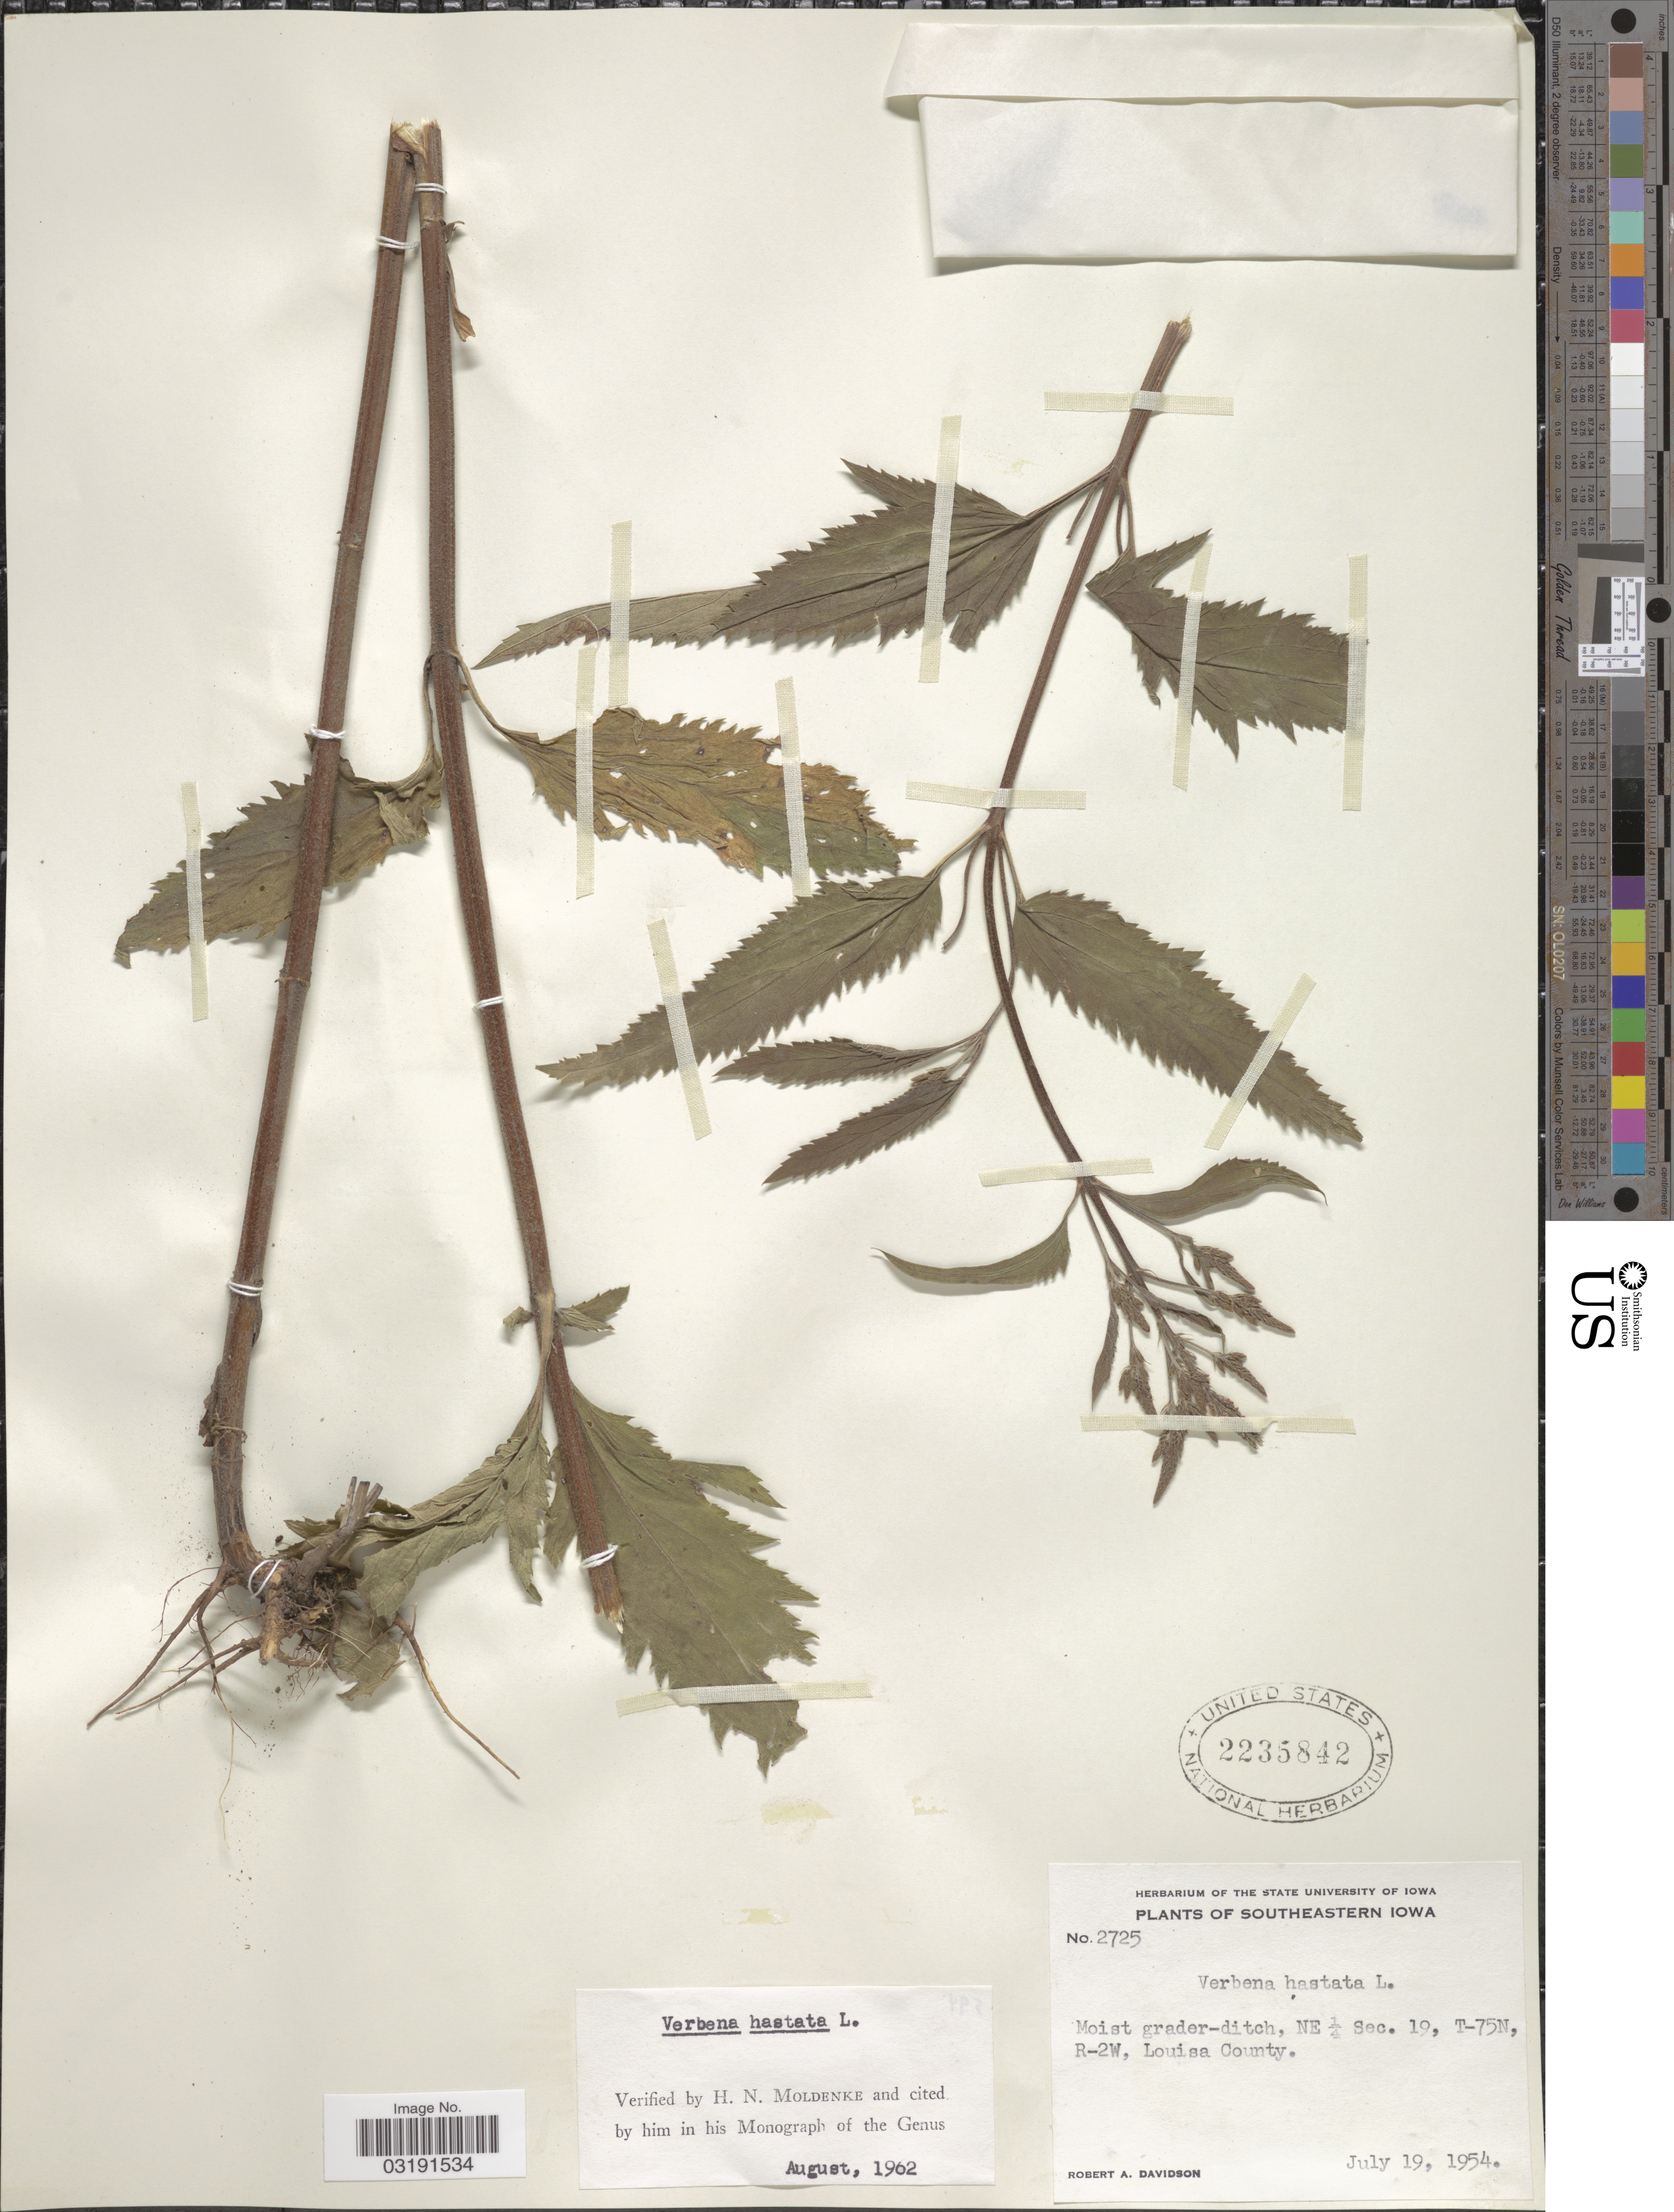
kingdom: Plantae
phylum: Tracheophyta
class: Magnoliopsida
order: Lamiales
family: Verbenaceae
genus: Verbena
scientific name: Verbena hastata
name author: L.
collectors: R. A. Davidson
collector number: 2725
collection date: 1954-07-19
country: United States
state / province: Iowa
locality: Southeastern Iowa, NE ¼ Sec. 19, T-75N, R-2W, Louisa County.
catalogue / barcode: US 2235842